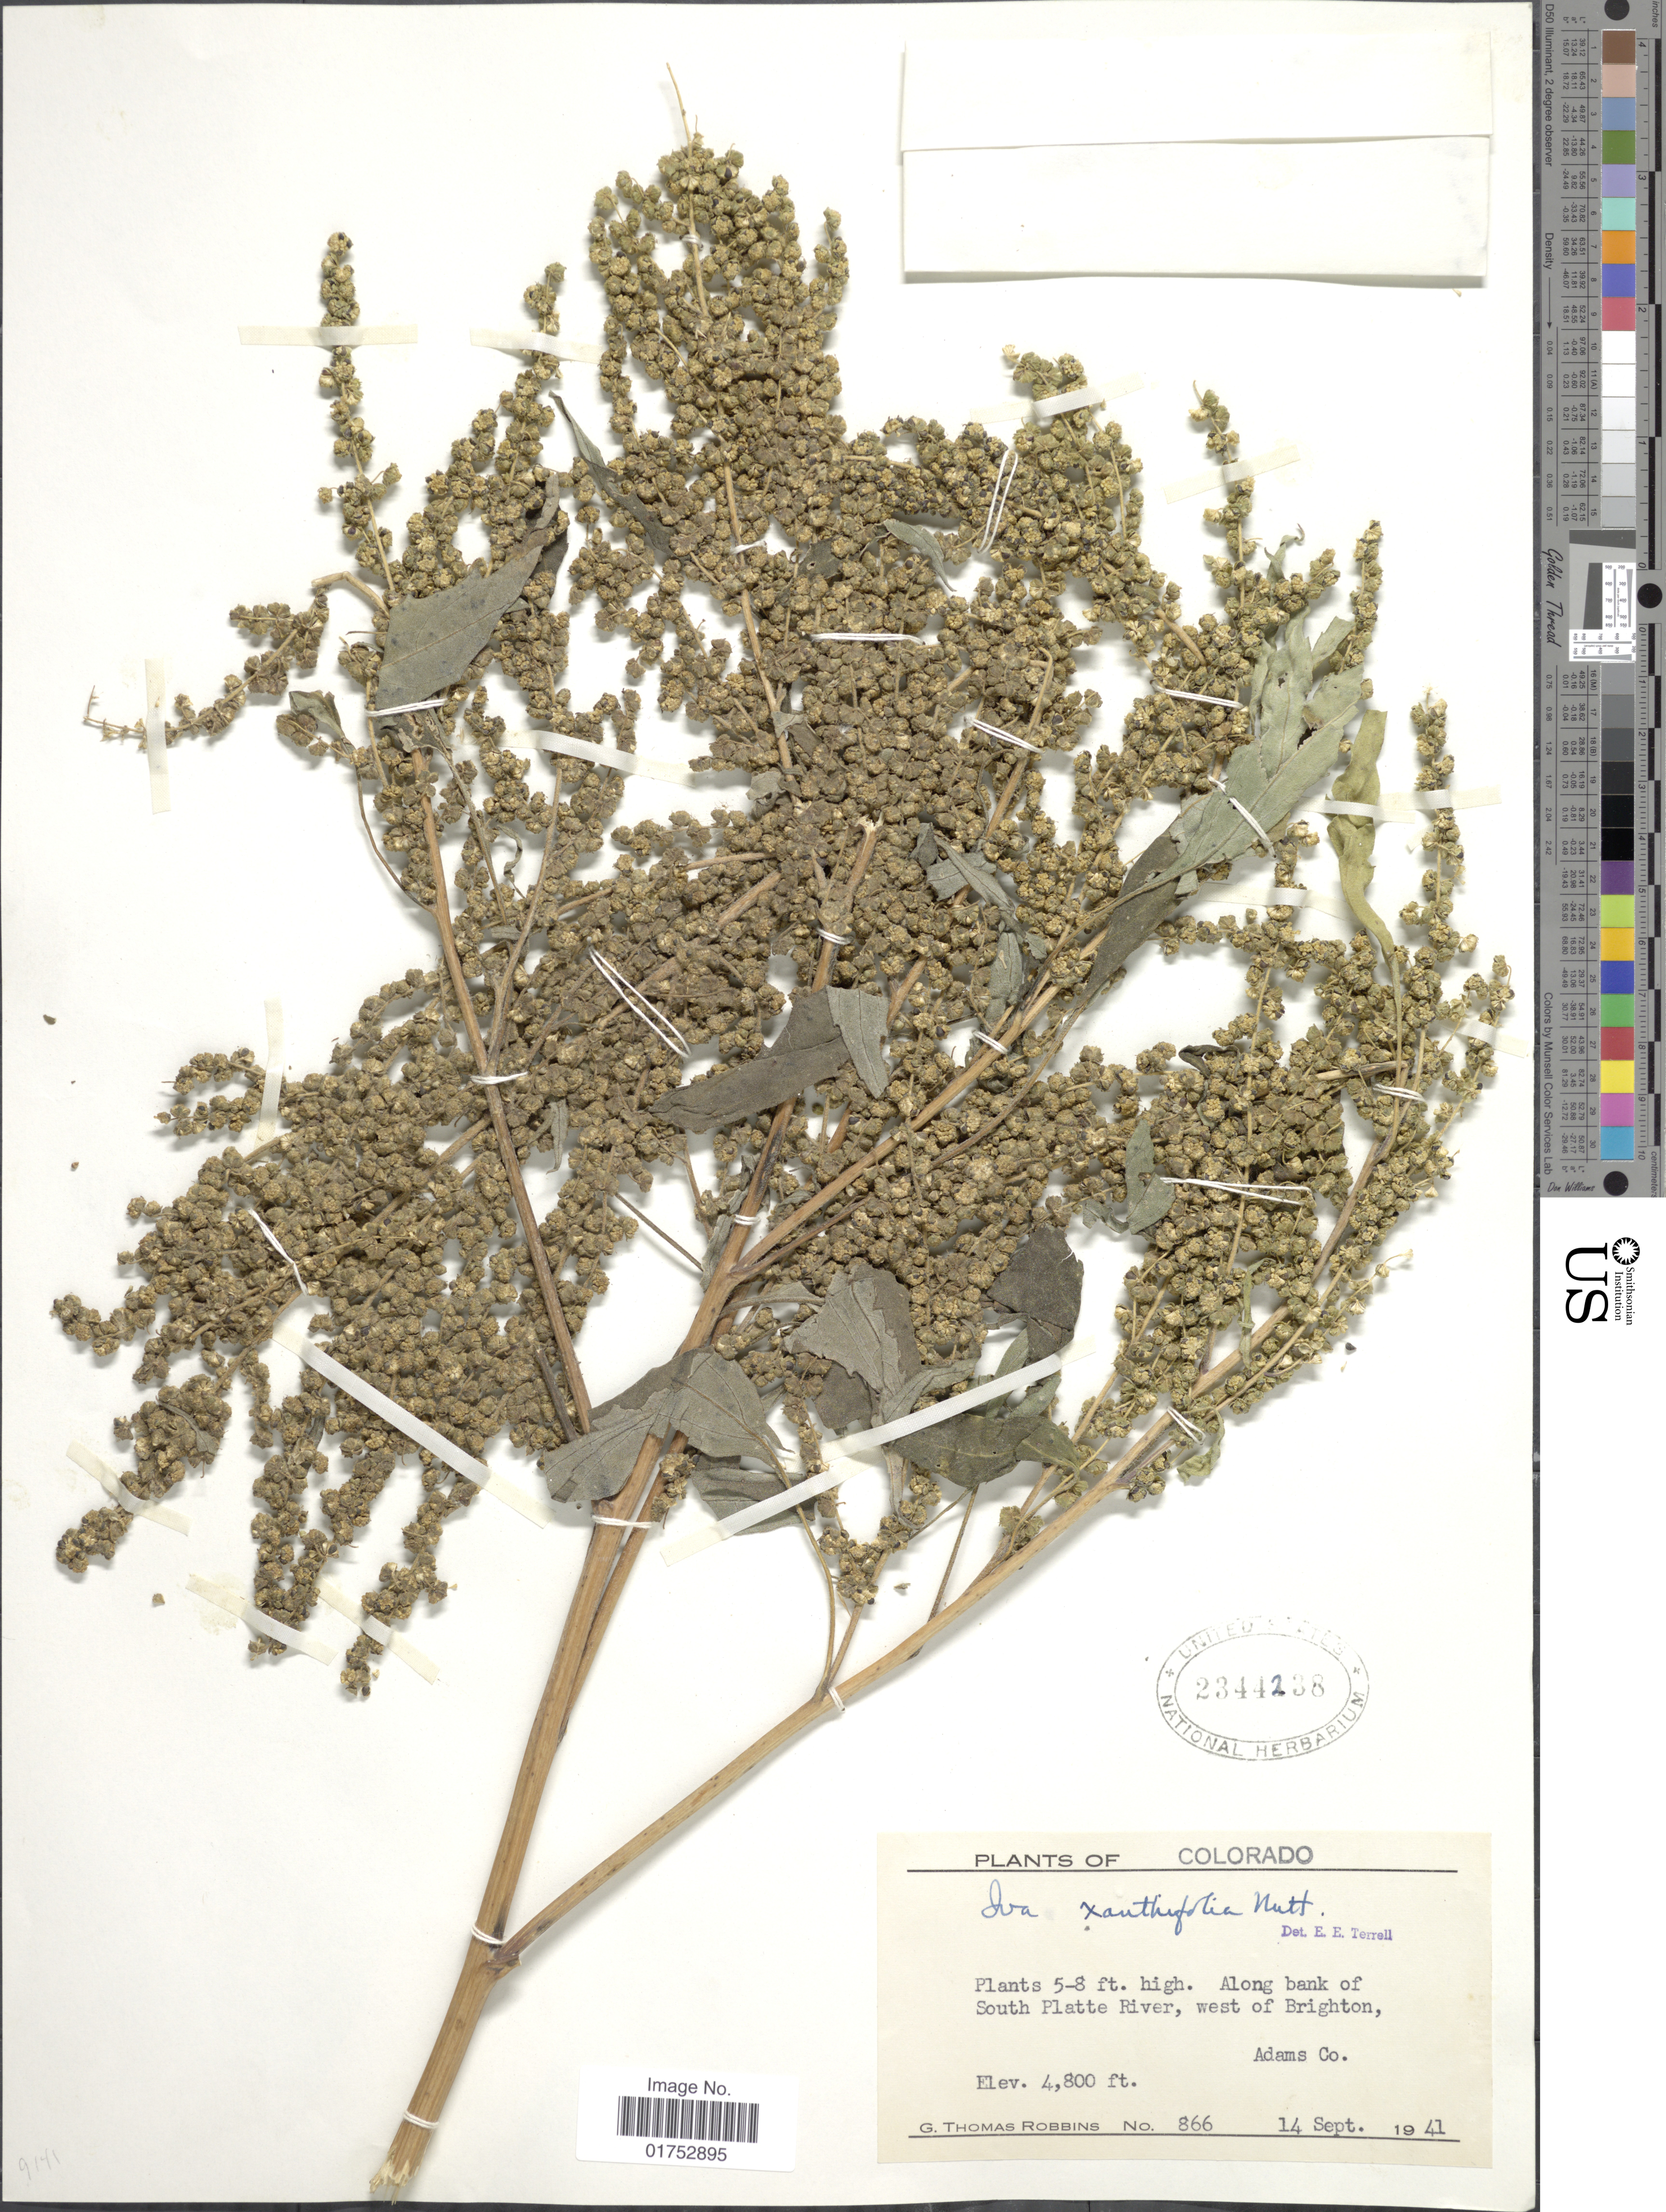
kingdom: Plantae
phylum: Tracheophyta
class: Magnoliopsida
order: Asterales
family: Asteraceae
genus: Iva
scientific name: Iva xanthifolia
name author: Nutt.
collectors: G. T. Robbins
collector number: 866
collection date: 1941-09-14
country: United States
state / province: Colorado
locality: Along bank of South Platte River, west of Brighton, Adams Co.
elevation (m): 1463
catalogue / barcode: US 2344238